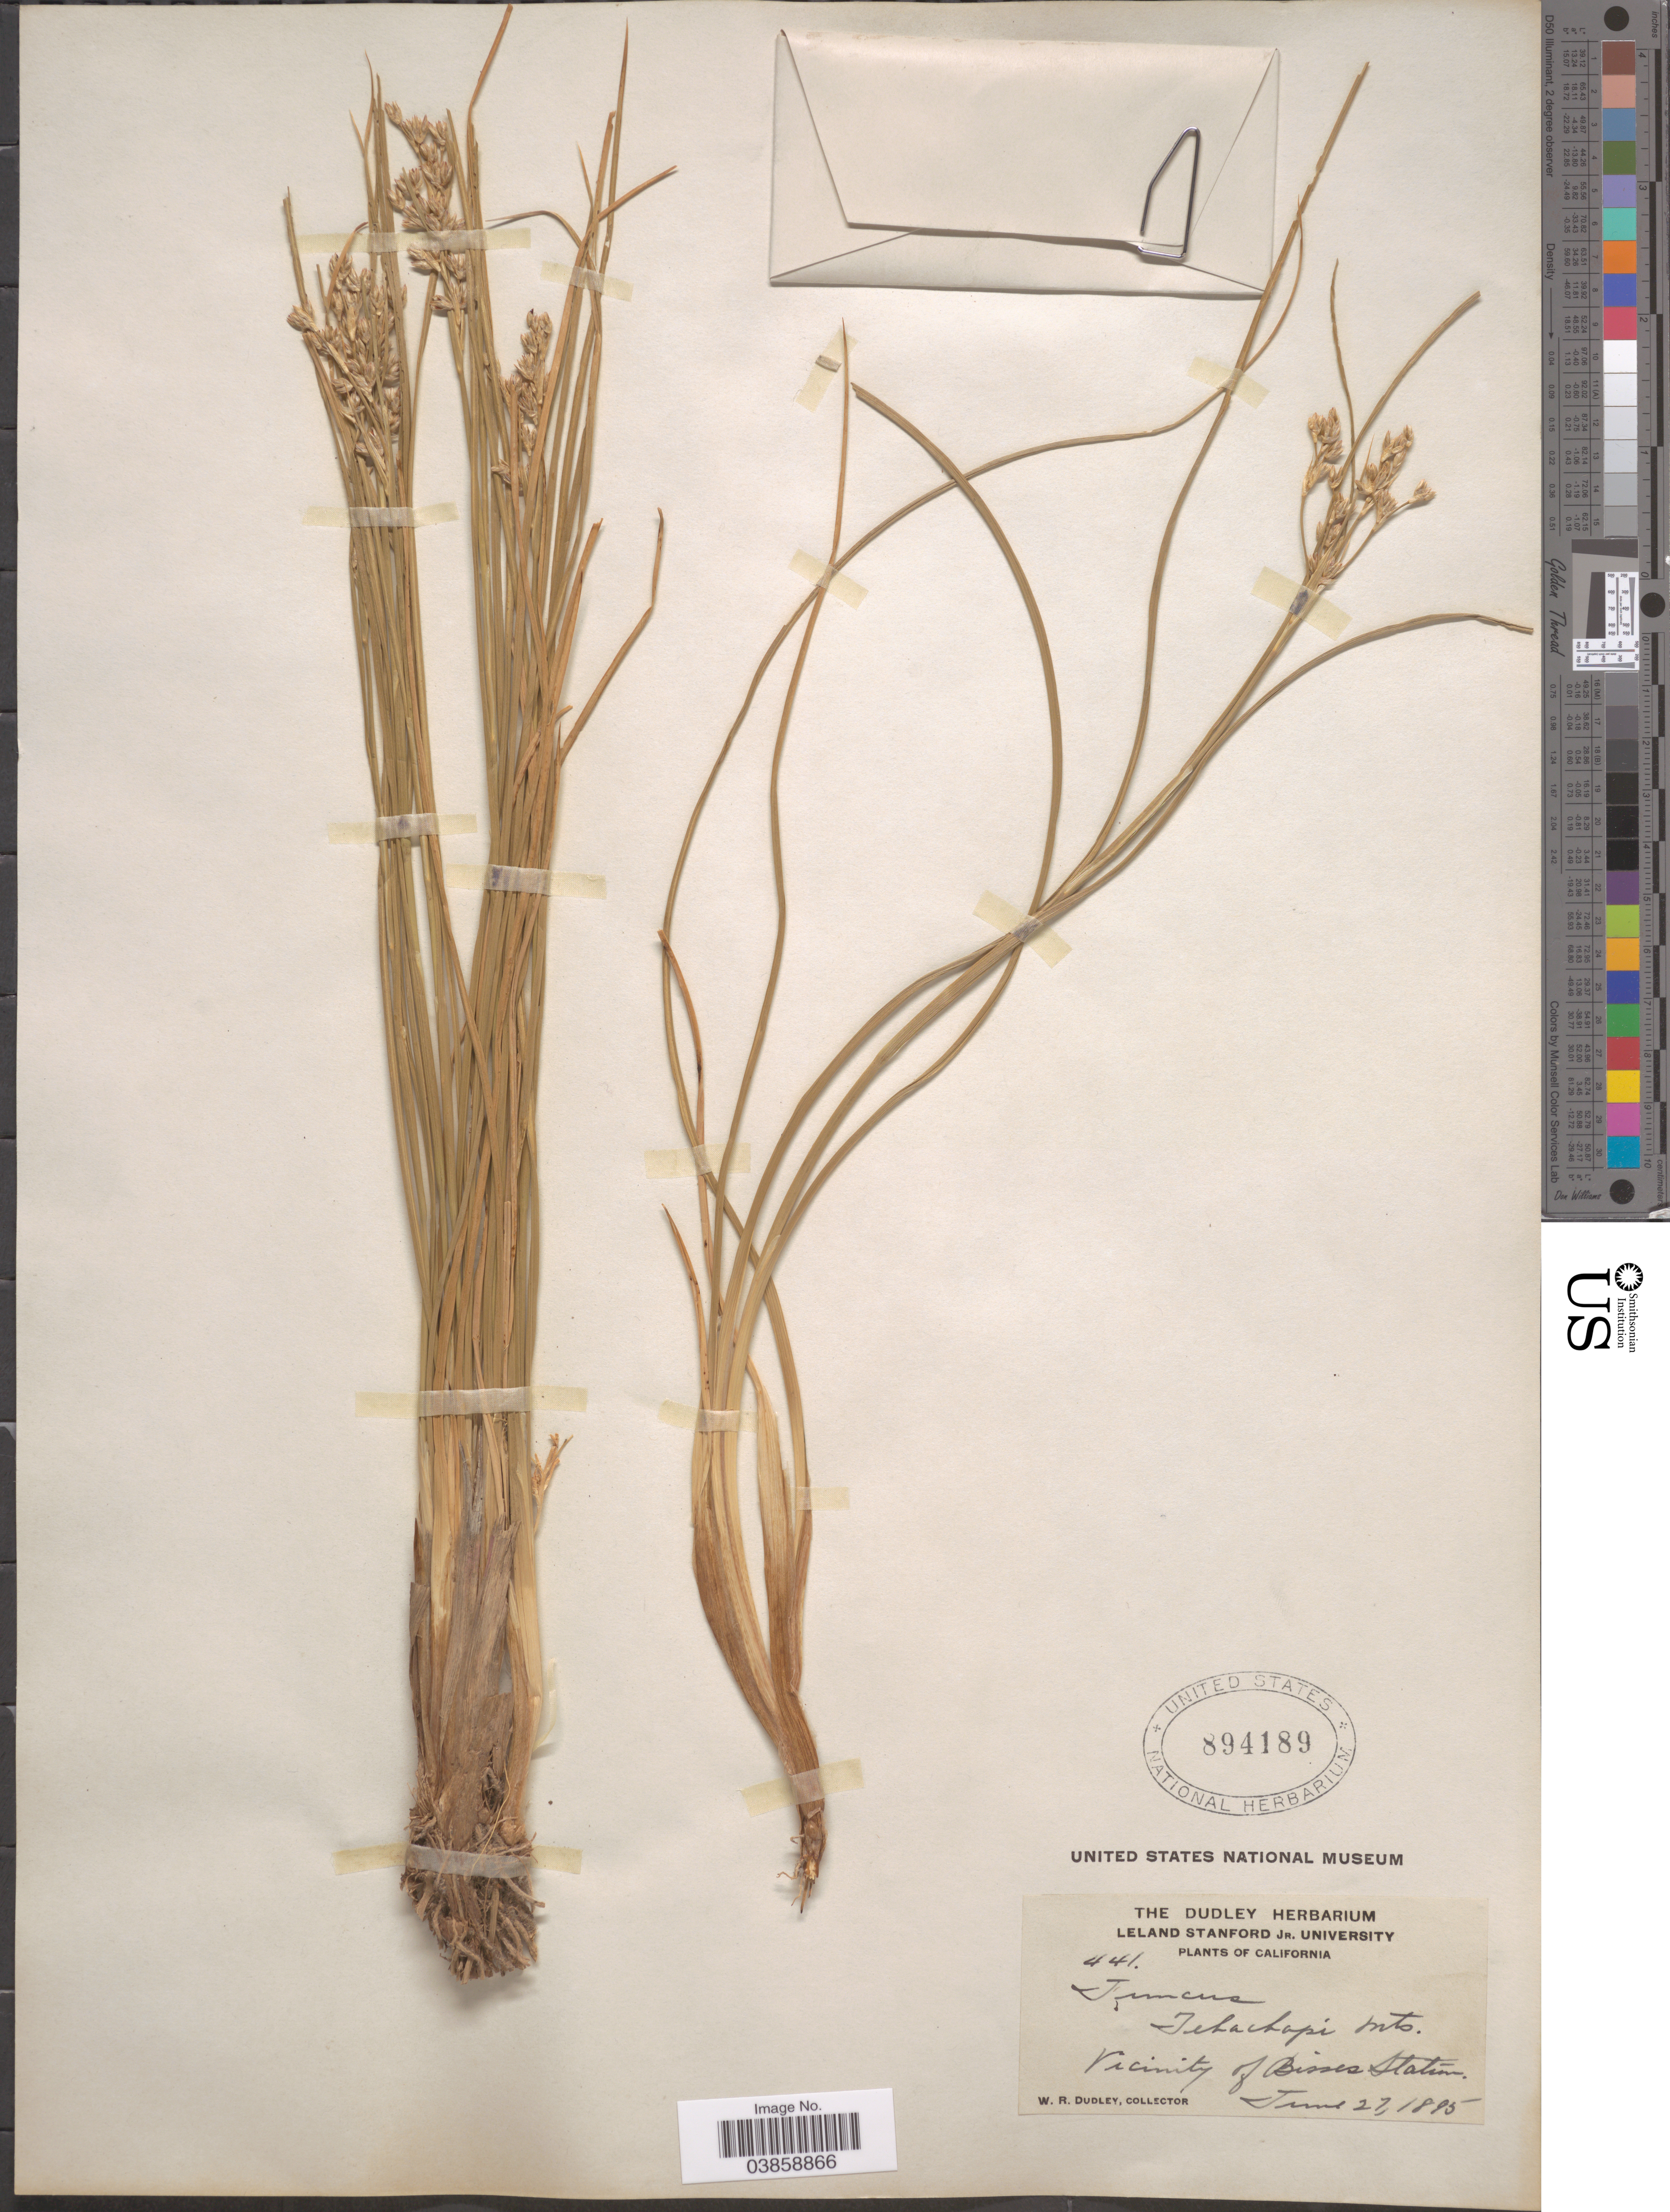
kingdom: Plantae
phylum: Tracheophyta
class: Liliopsida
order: Poales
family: Juncaceae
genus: Juncus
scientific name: Juncus sp.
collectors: W. Dudley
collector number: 441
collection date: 1895-06-27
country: United States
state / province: California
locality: Tehachapi Mts. Vicinity of Bisses Station.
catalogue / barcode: US 894189